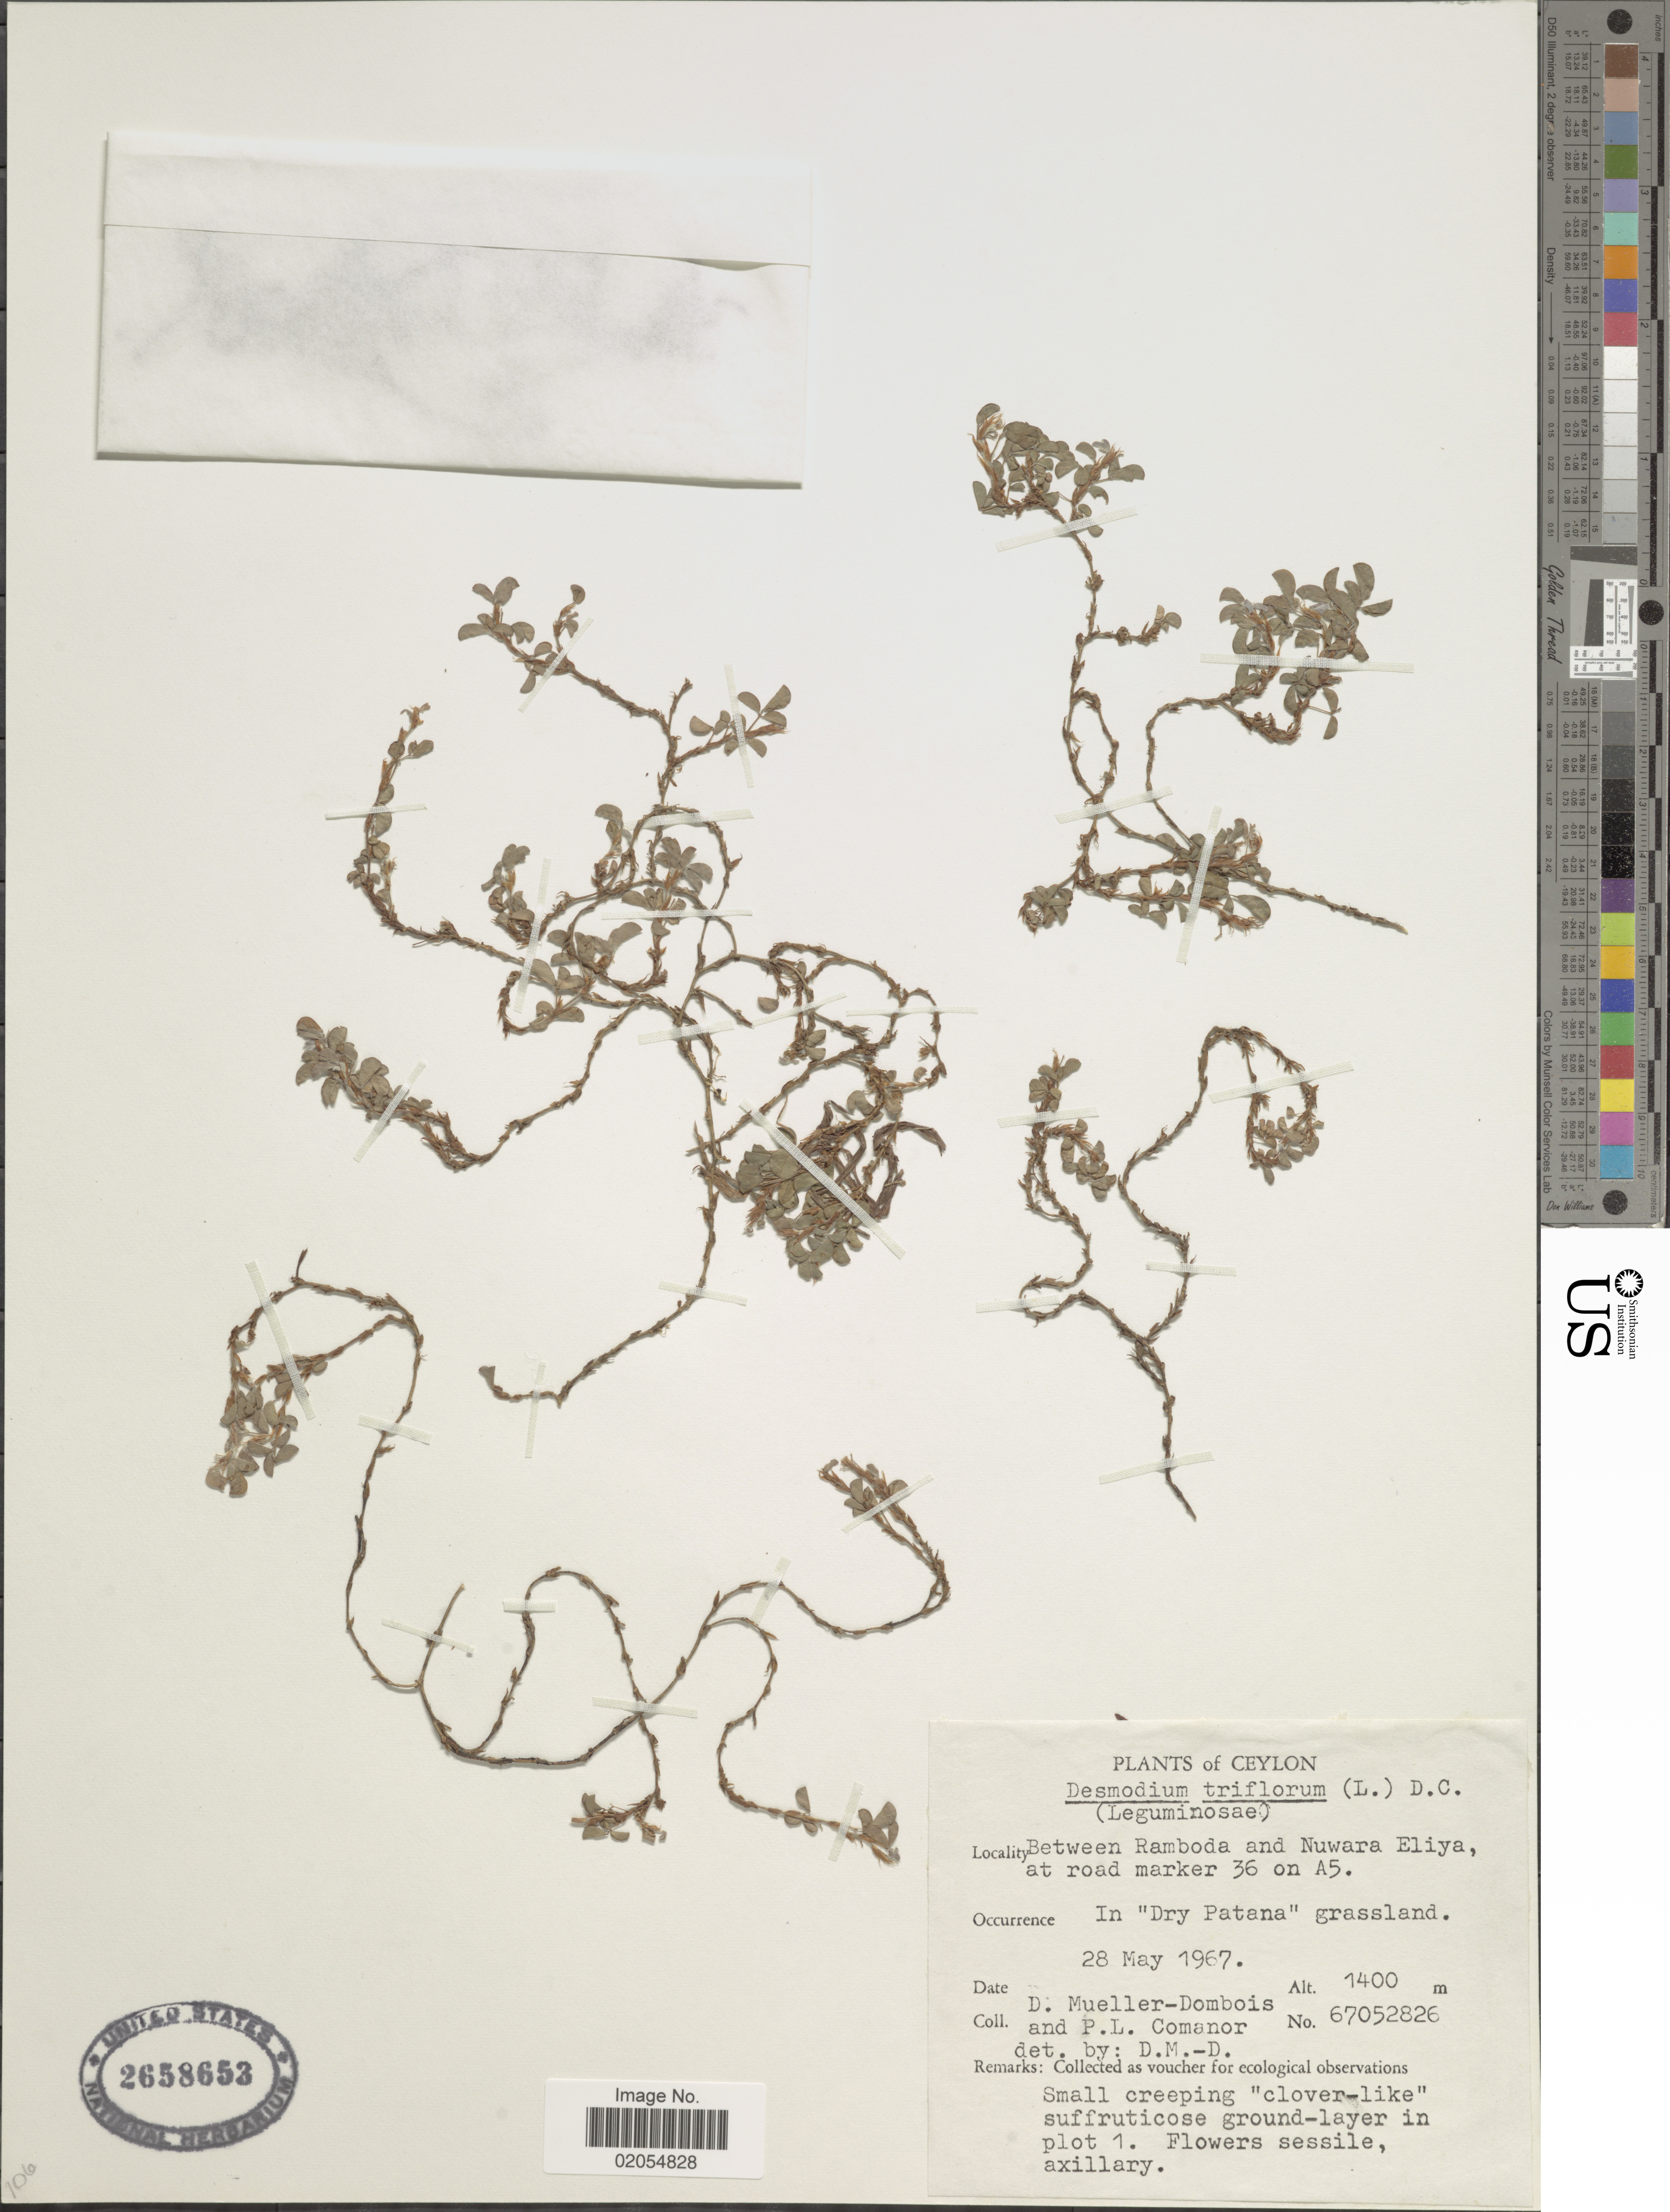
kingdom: Plantae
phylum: Tracheophyta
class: Magnoliopsida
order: Fabales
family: Fabaceae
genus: Grona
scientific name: Grona triflora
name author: (L.) H. Ohashi & K. Ohashi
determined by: Strong, Mark T., (BOT), Smithsonian Institution - National Museum of Natural History (UNITED STATES)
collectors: D. Mueller-Dombois & P. Comanor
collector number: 67052826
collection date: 1967-05-28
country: Sri Lanka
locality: Ceylon, between Ramboda and Nuwara Eliya, at road marker 36 om A5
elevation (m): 1400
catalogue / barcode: US 2658653